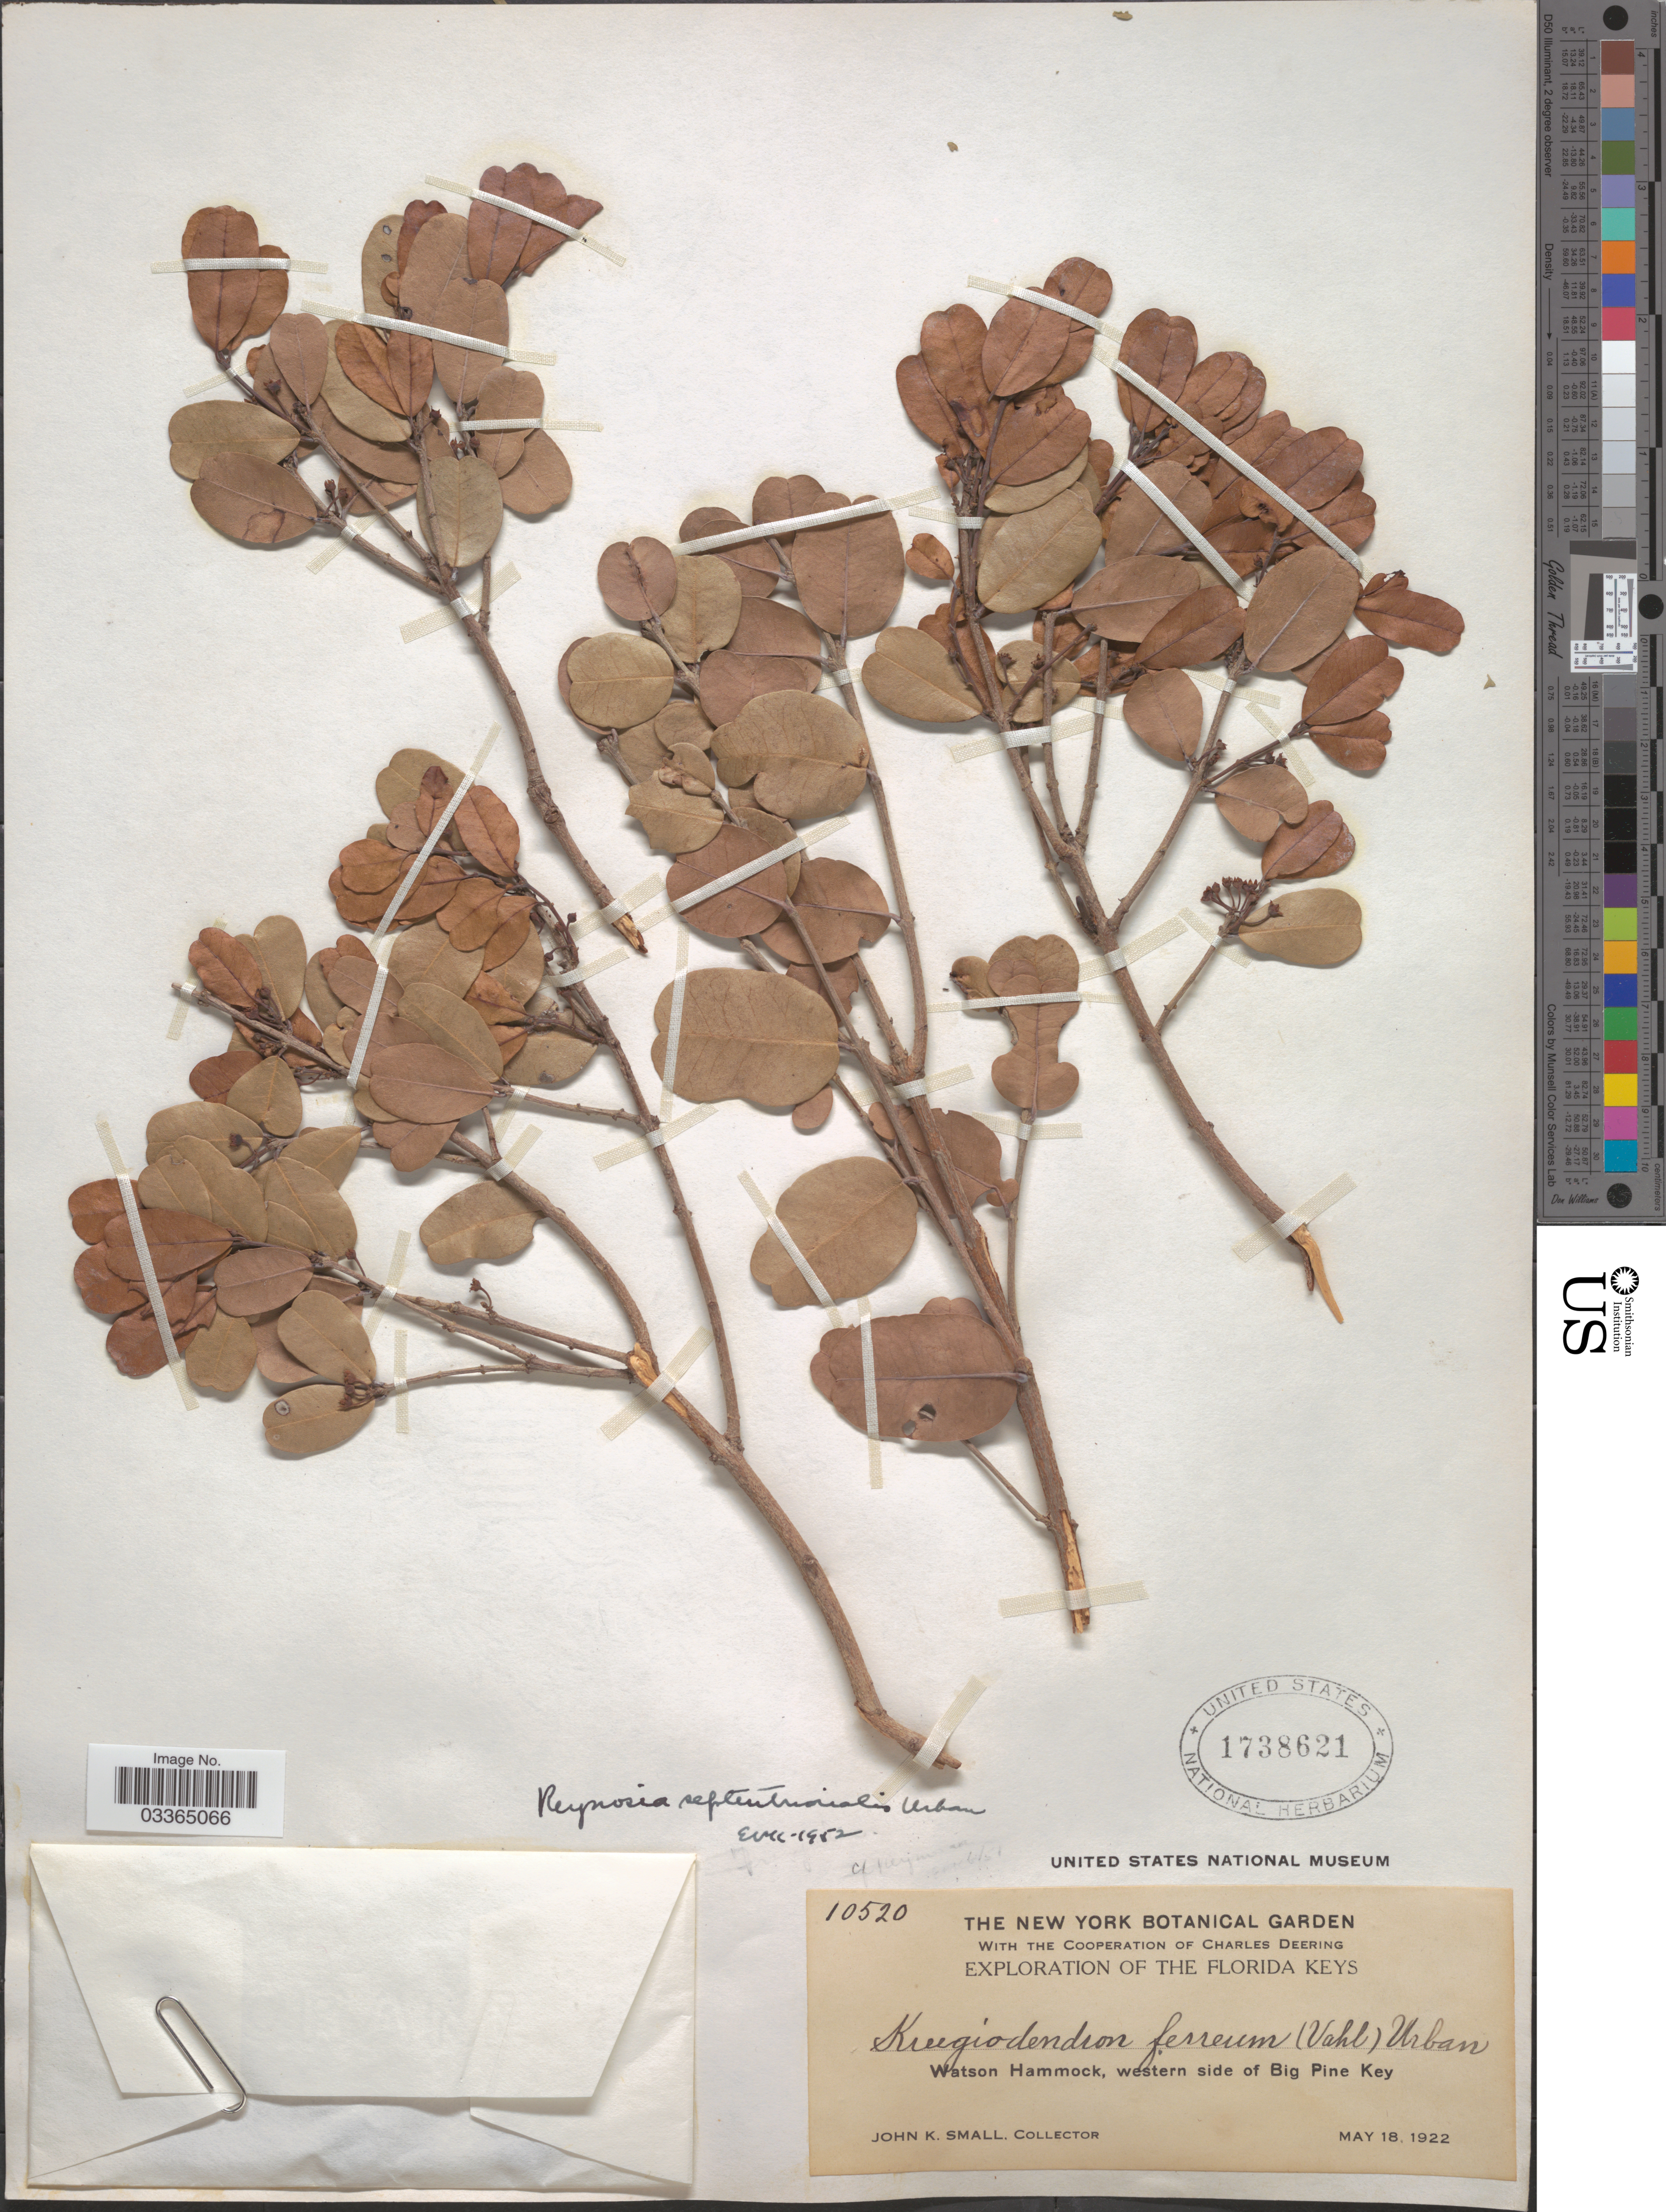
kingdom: Plantae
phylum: Tracheophyta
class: Magnoliopsida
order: Rosales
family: Rhamnaceae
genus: Reynosia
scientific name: Reynosia septentrionalis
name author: Urb.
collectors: J. K. Small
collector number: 10520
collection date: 1922-05-18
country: United States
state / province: Florida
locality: The Florida Keys, Watson Hammock, western side of Big Pine Key.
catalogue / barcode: US 1738621